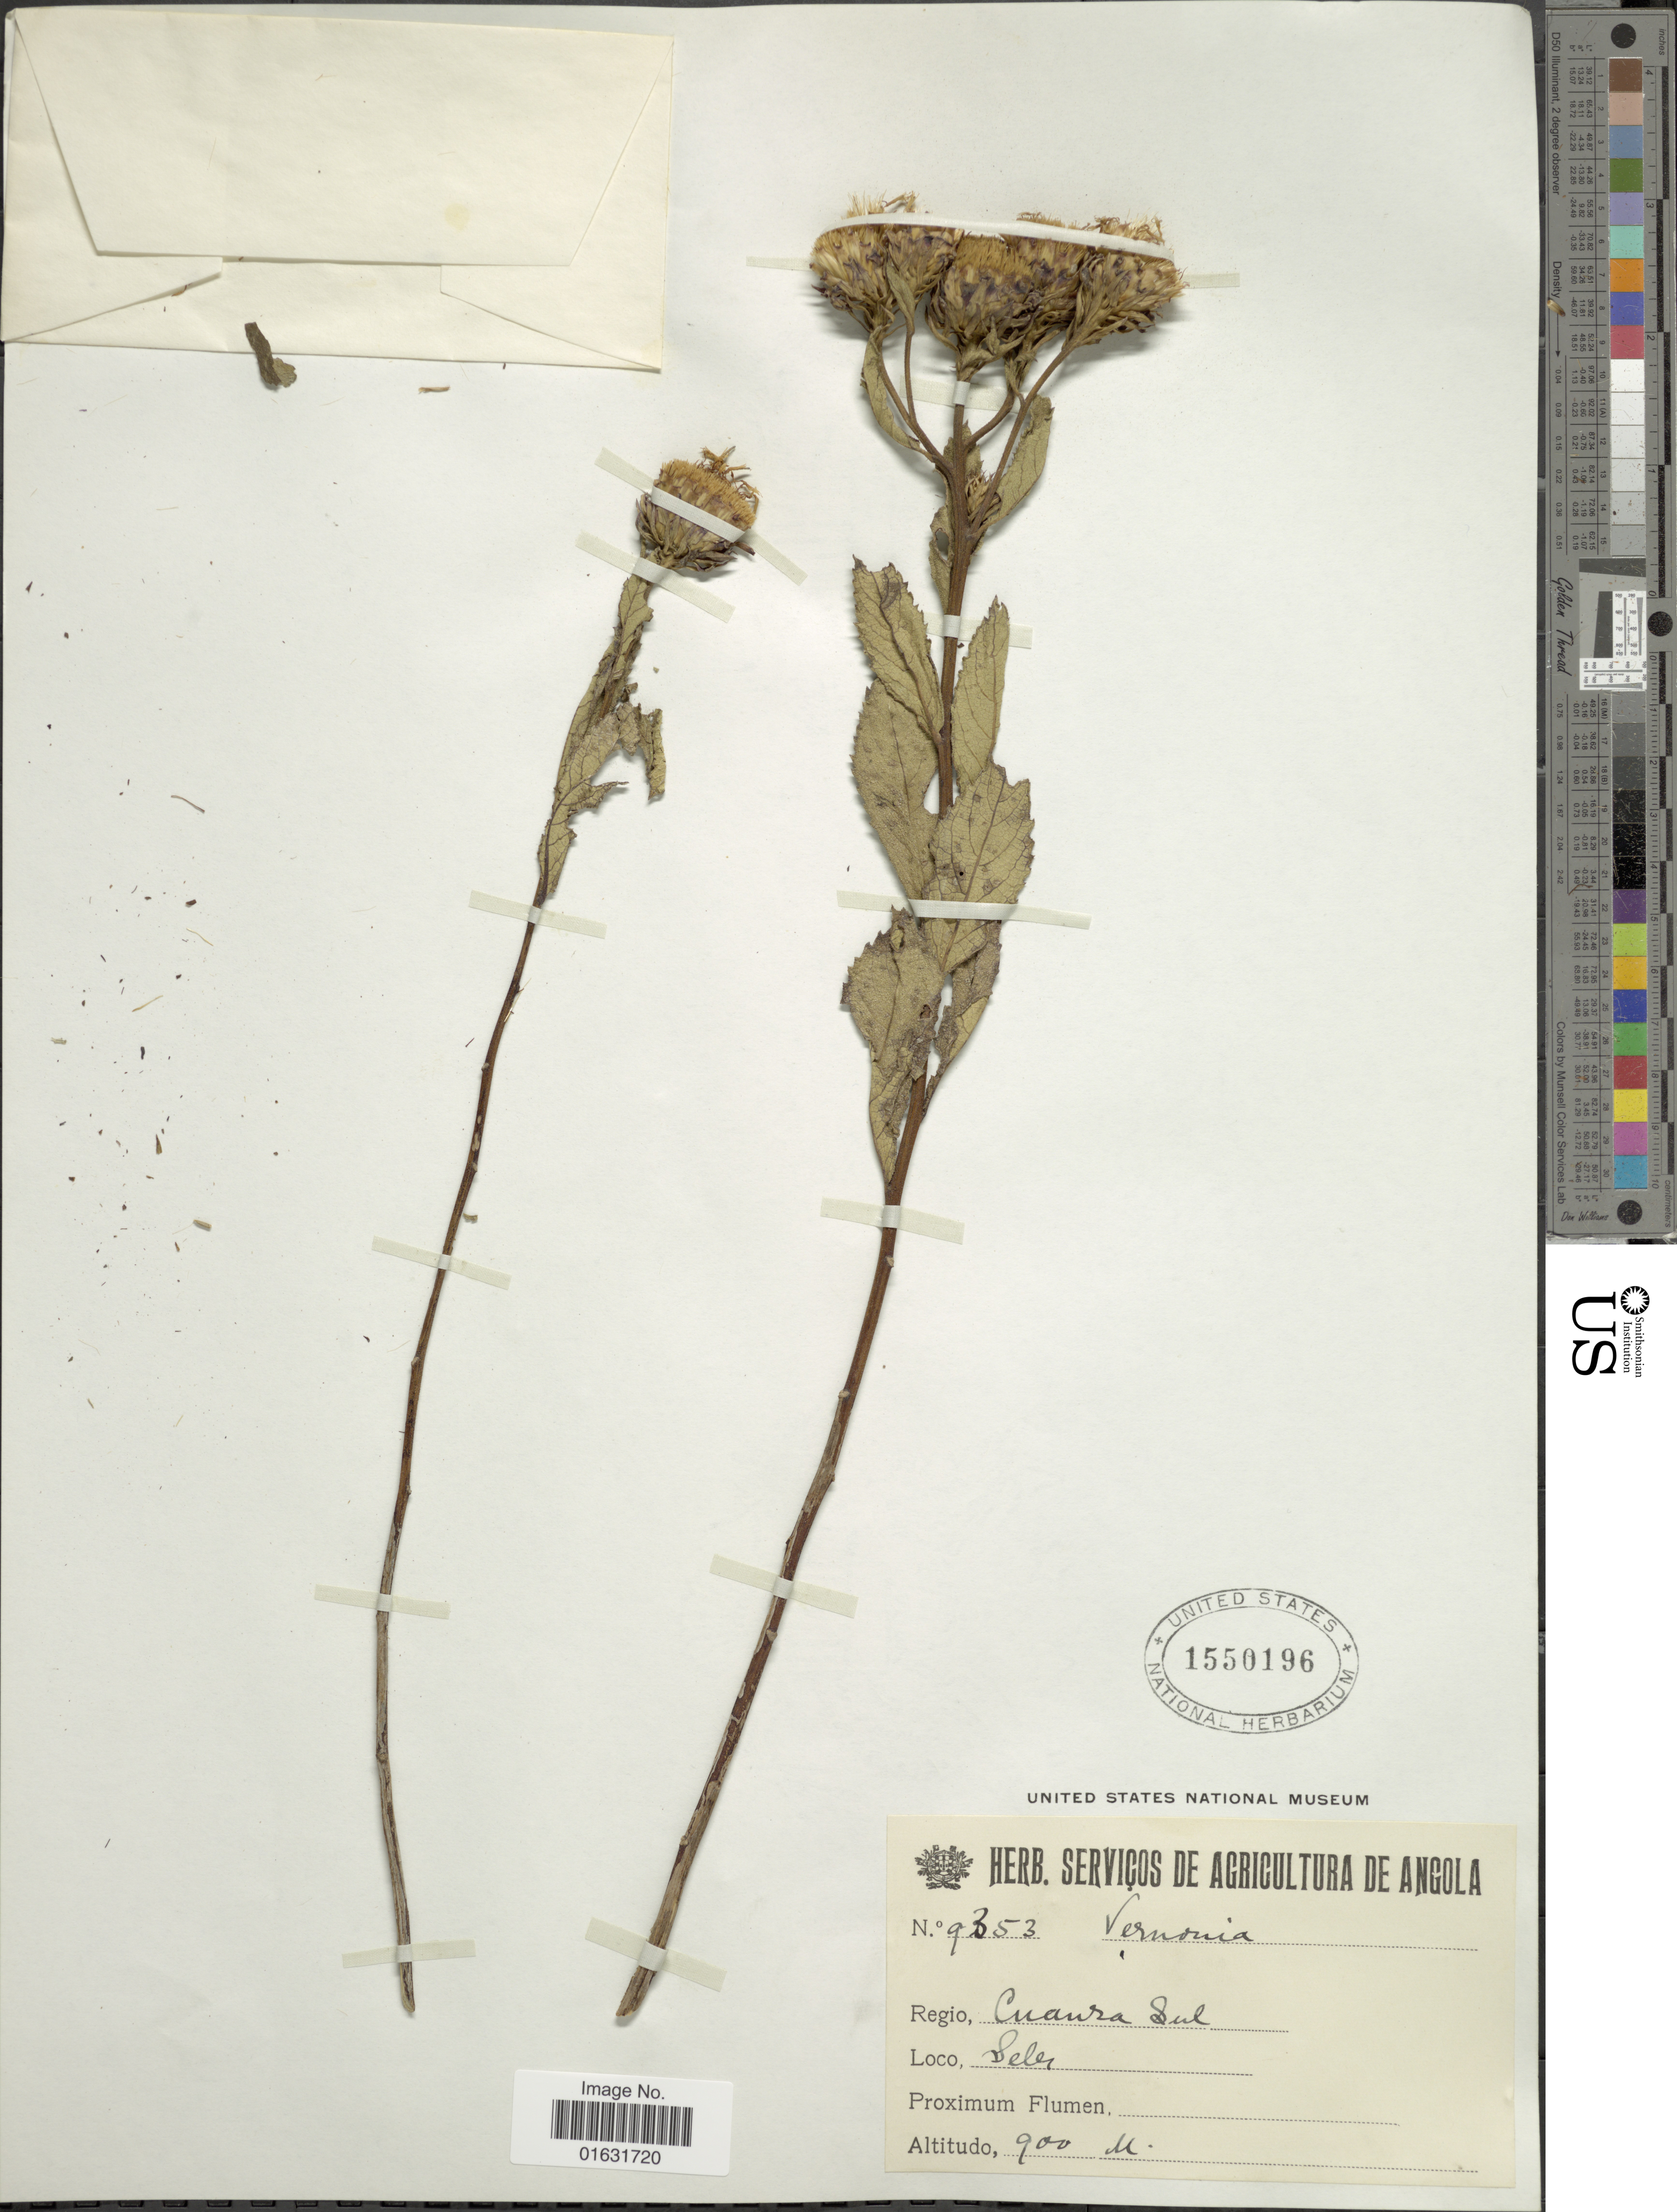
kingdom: Plantae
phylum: Tracheophyta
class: Magnoliopsida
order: Asterales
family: Asteraceae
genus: Baccharoides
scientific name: Baccharoides filipendula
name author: (Hiern) Isawumi et al.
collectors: ex herb. Servicos de Agricultura de Angola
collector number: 9353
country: Angola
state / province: Cuanza Sul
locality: Seles.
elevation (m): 900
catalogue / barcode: US 1550196